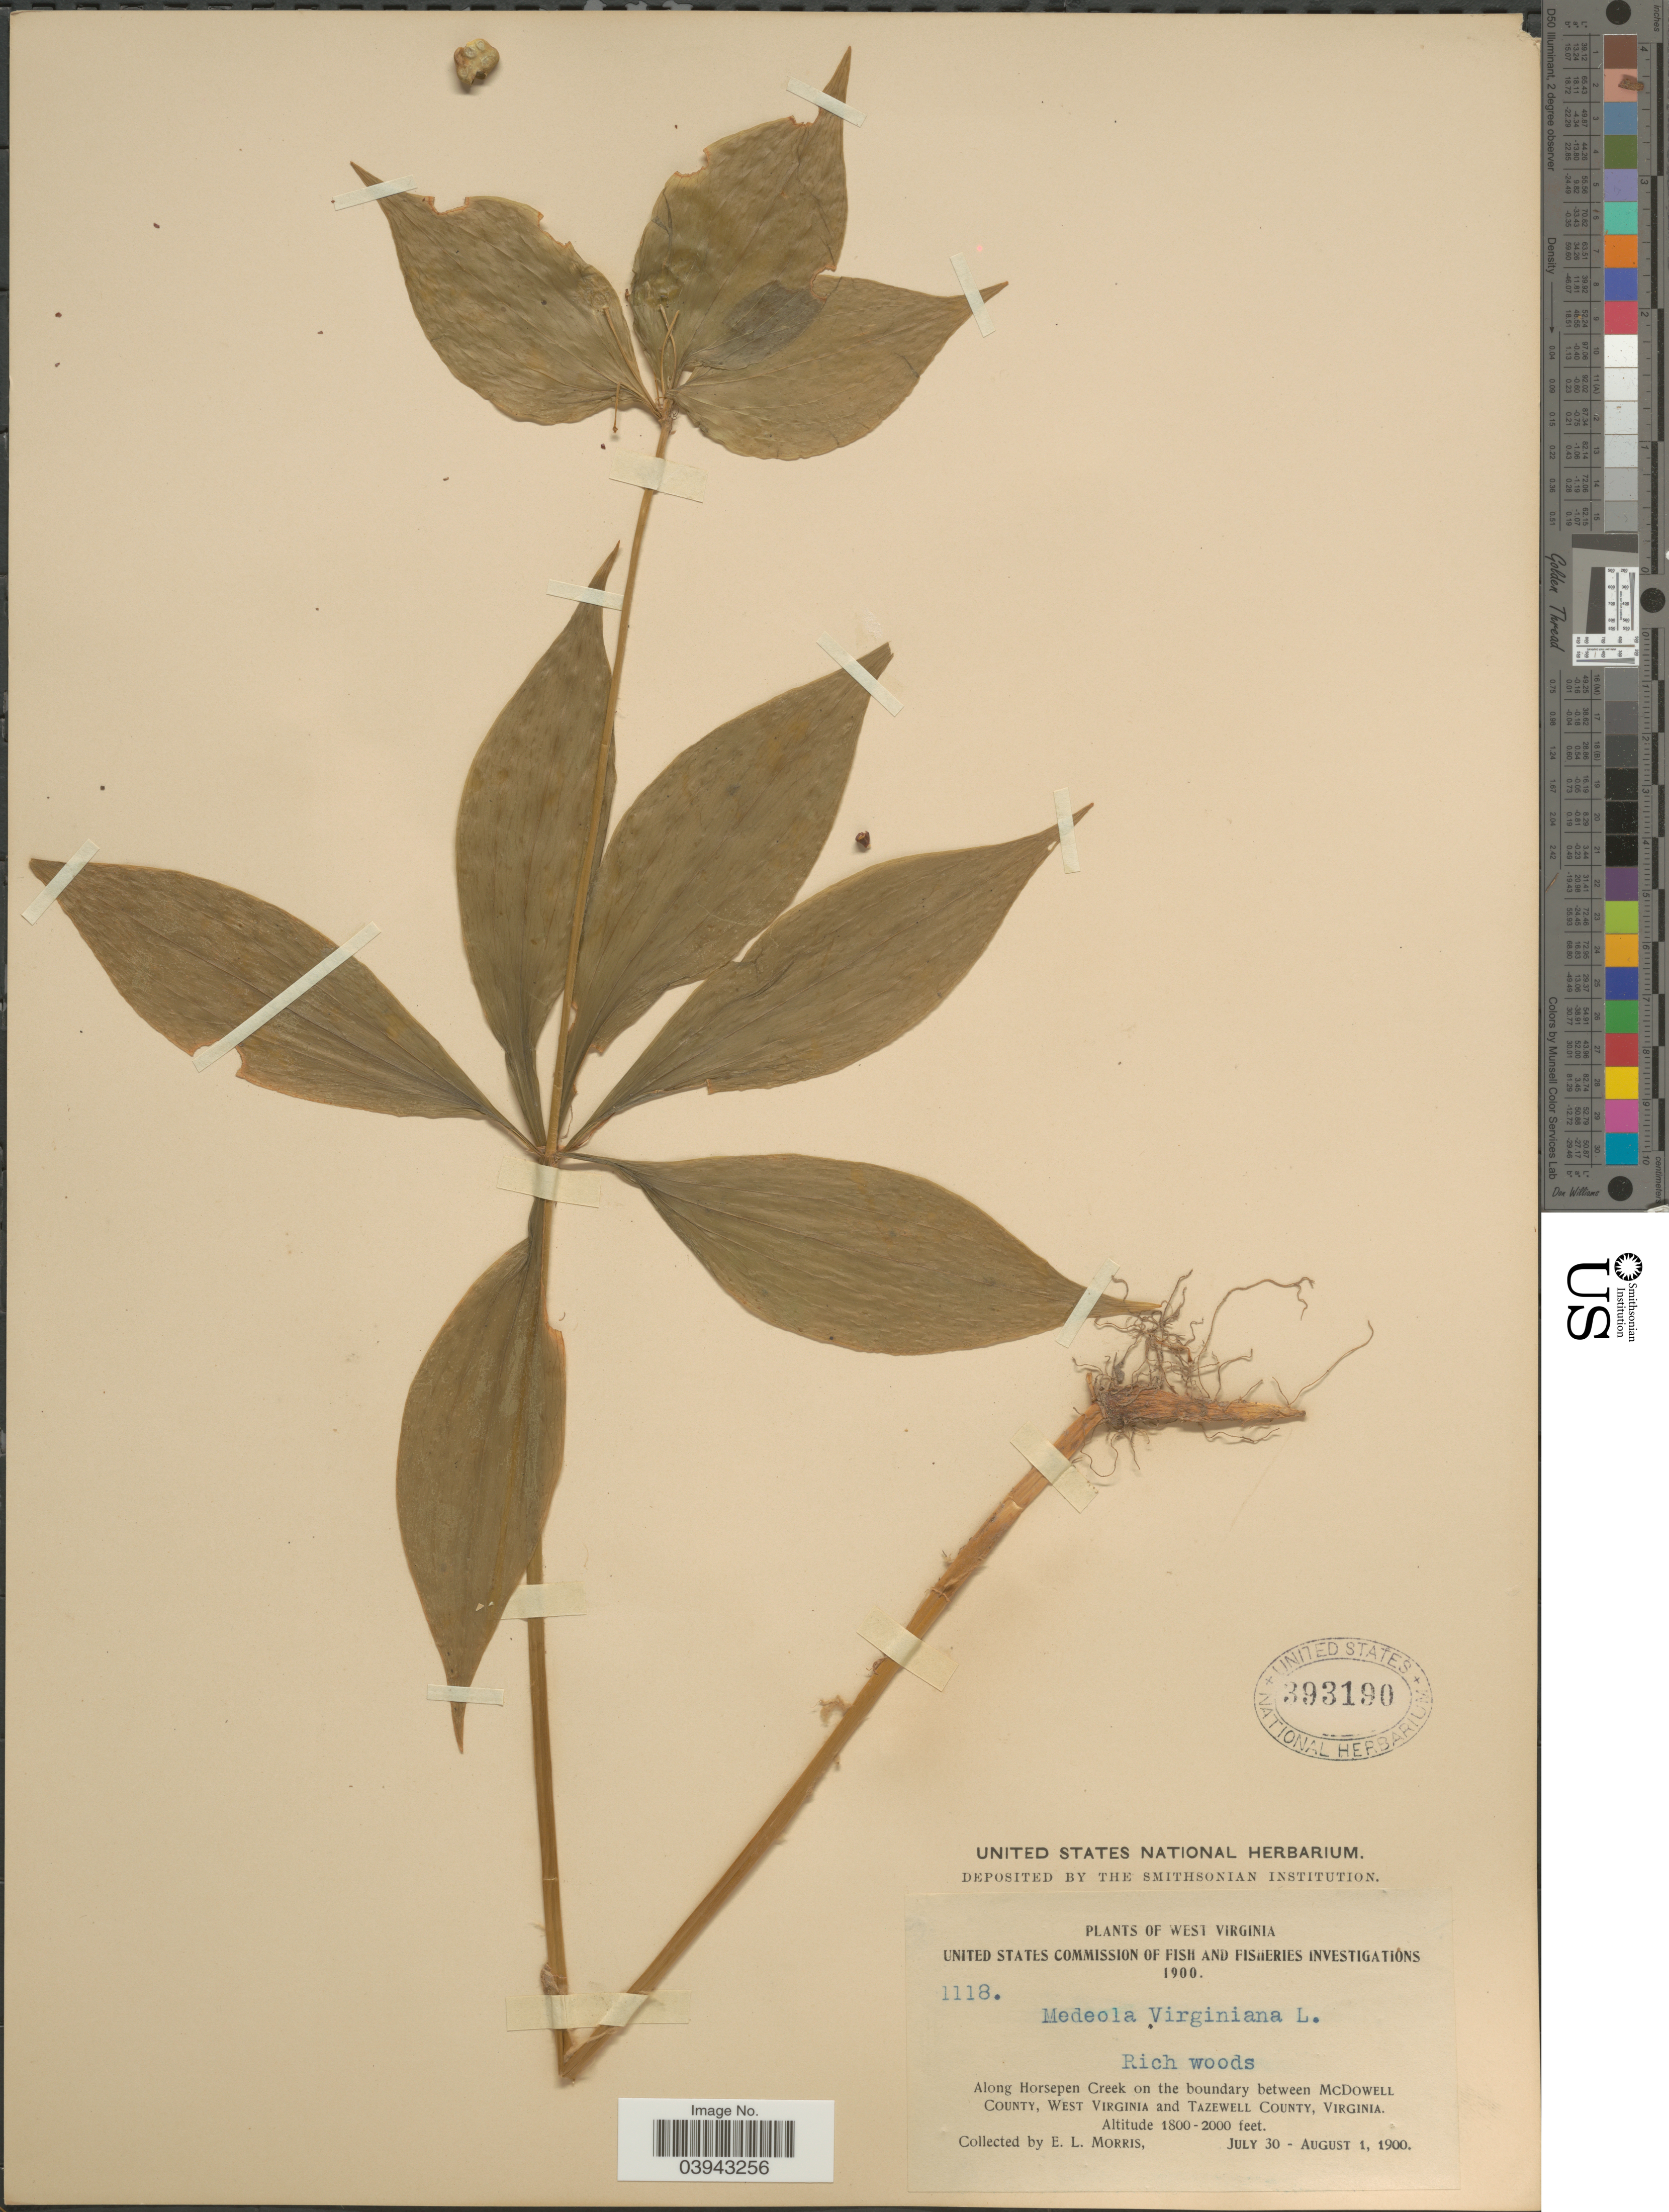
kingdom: Plantae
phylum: Tracheophyta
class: Liliopsida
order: Liliales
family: Liliaceae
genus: Medeola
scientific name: Medeola virginiana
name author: (L.) Desf.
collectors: E. Morris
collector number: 1118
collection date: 1900-07-30/1900-08-01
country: United States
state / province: Virginia / West Virginia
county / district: Tazewell / McDowell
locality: Along Horsepen Creek on the boundary between McDowell County, West Virginia and Tazewell County.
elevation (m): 549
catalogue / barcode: US 393190